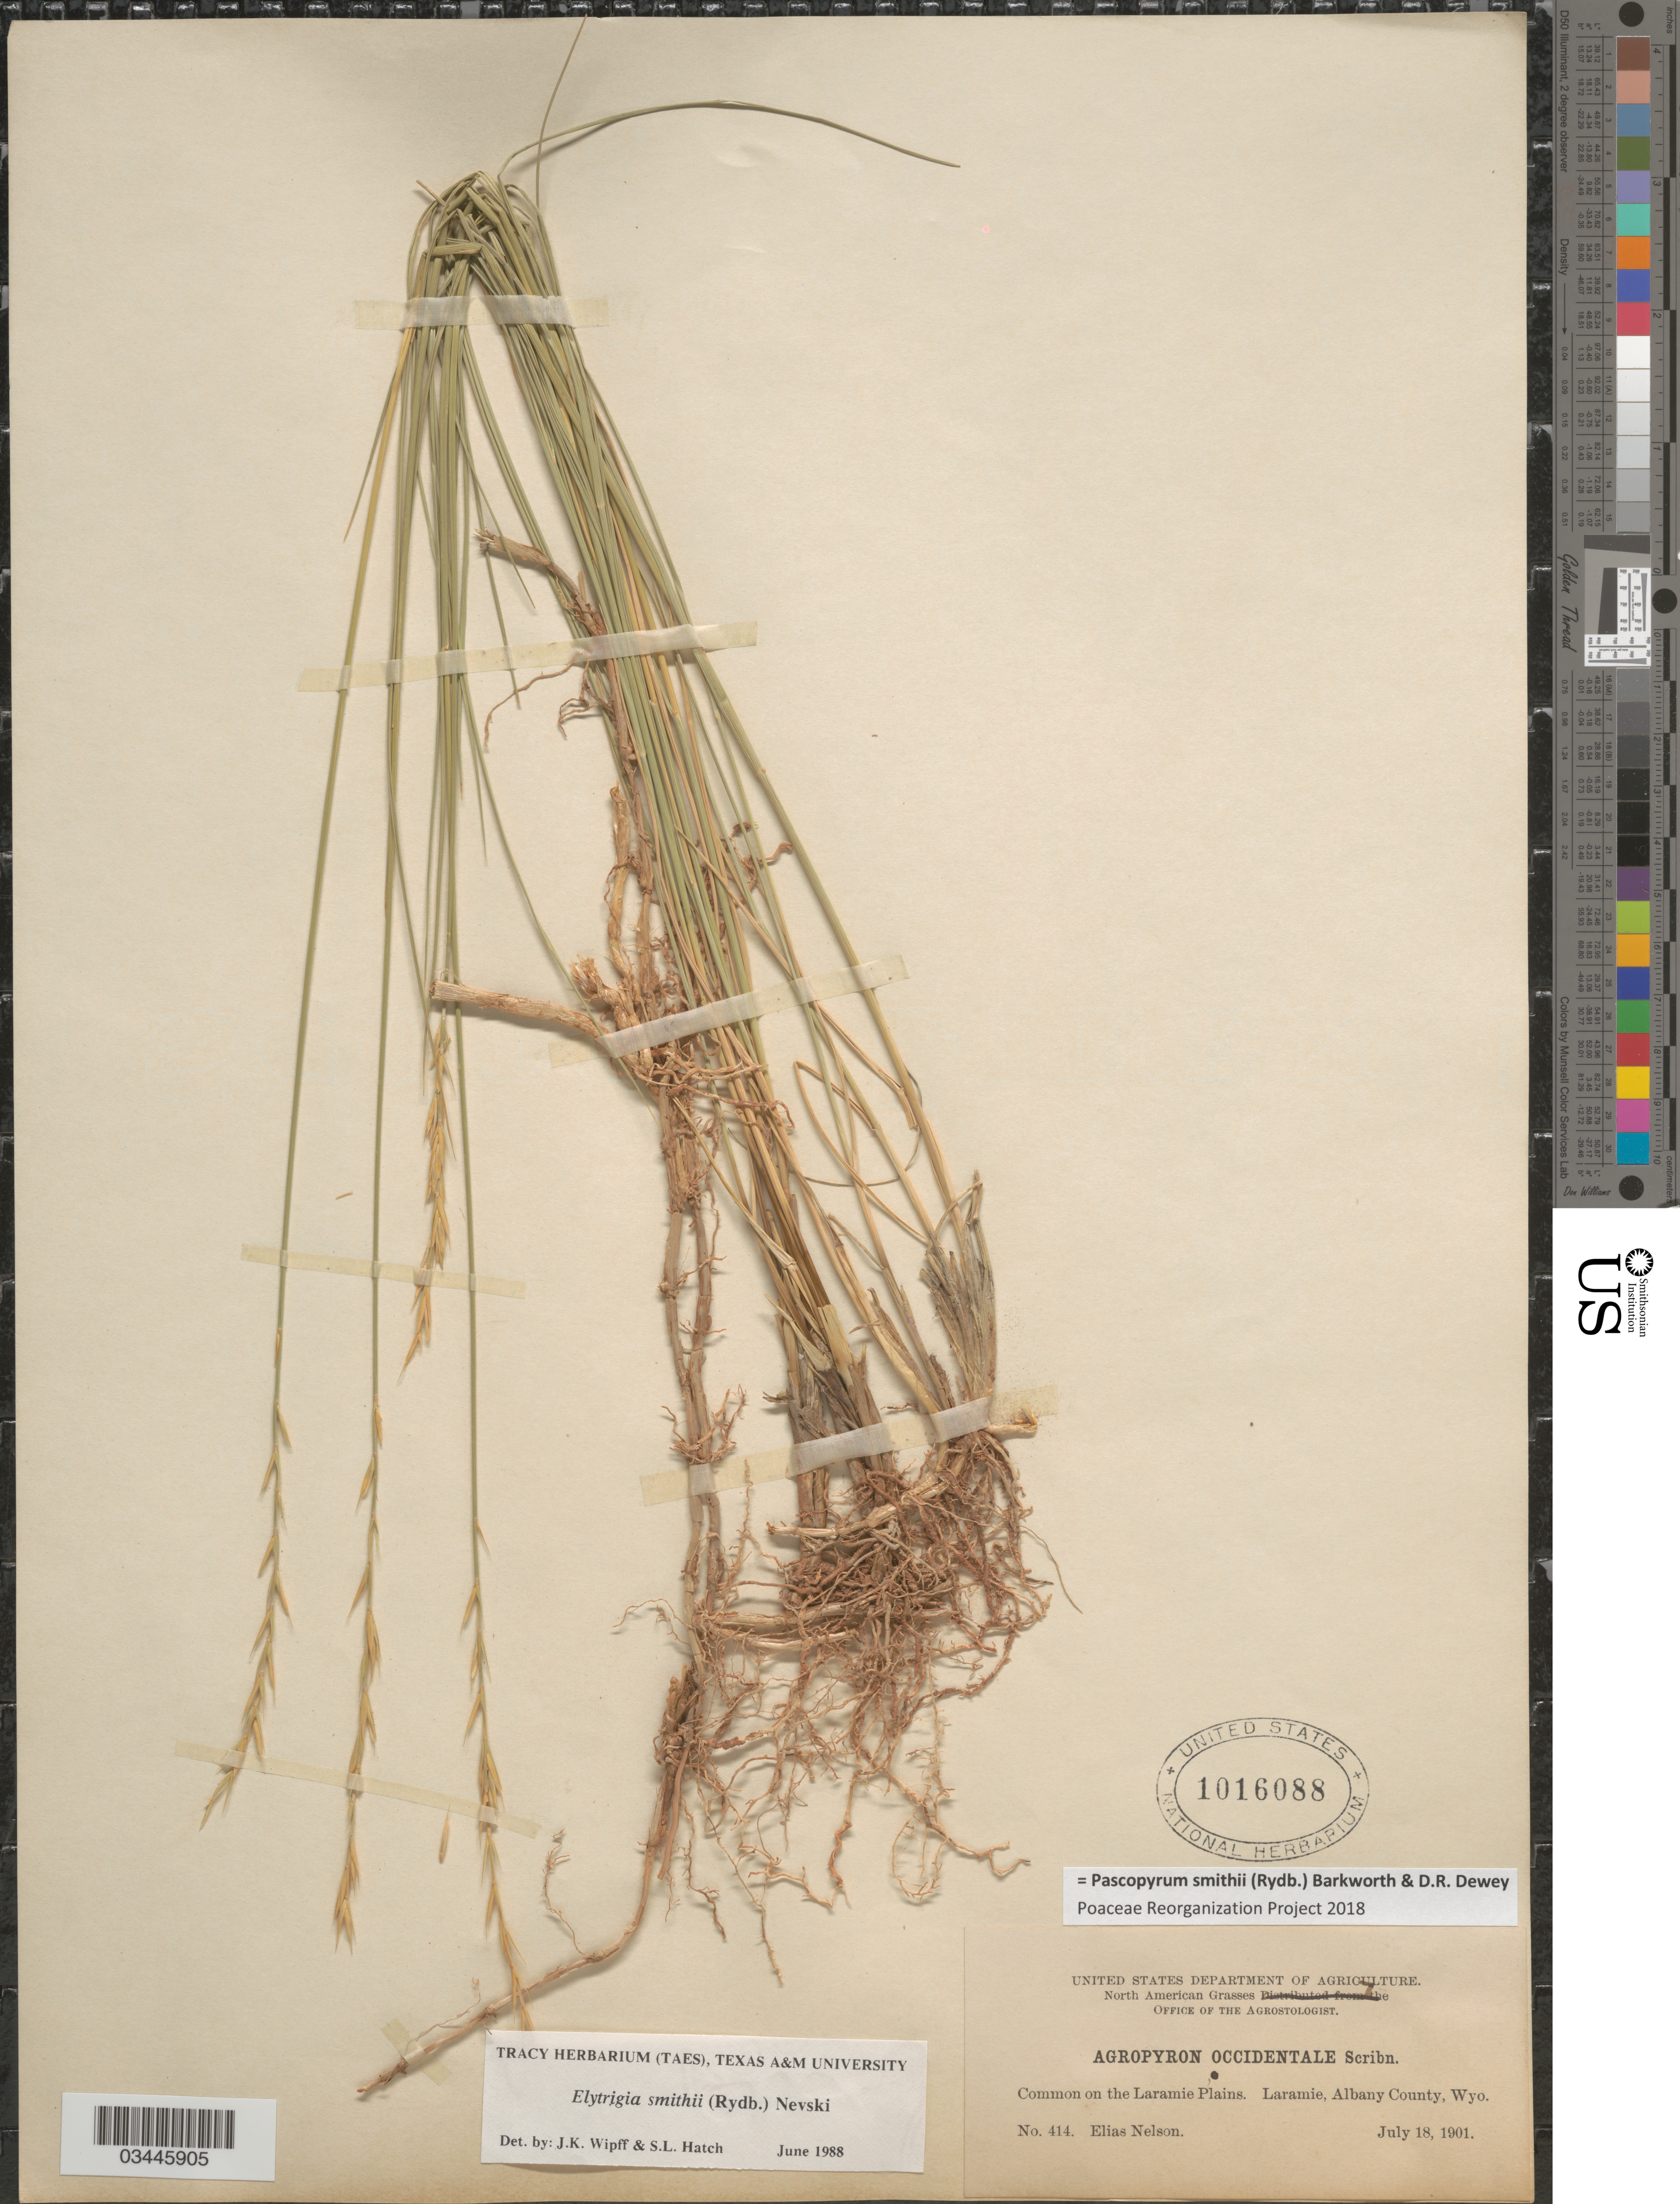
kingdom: Plantae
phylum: Tracheophyta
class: Liliopsida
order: Poales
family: Poaceae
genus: Pascopyrum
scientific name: Pascopyrum smithii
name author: (Rydb.) Barkworth & Dewey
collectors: E. Nelson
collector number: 414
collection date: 1901-07-18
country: United States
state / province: Wyoming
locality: Common on the Laramie Plains. Laramie, Albany County.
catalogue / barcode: US 1016088